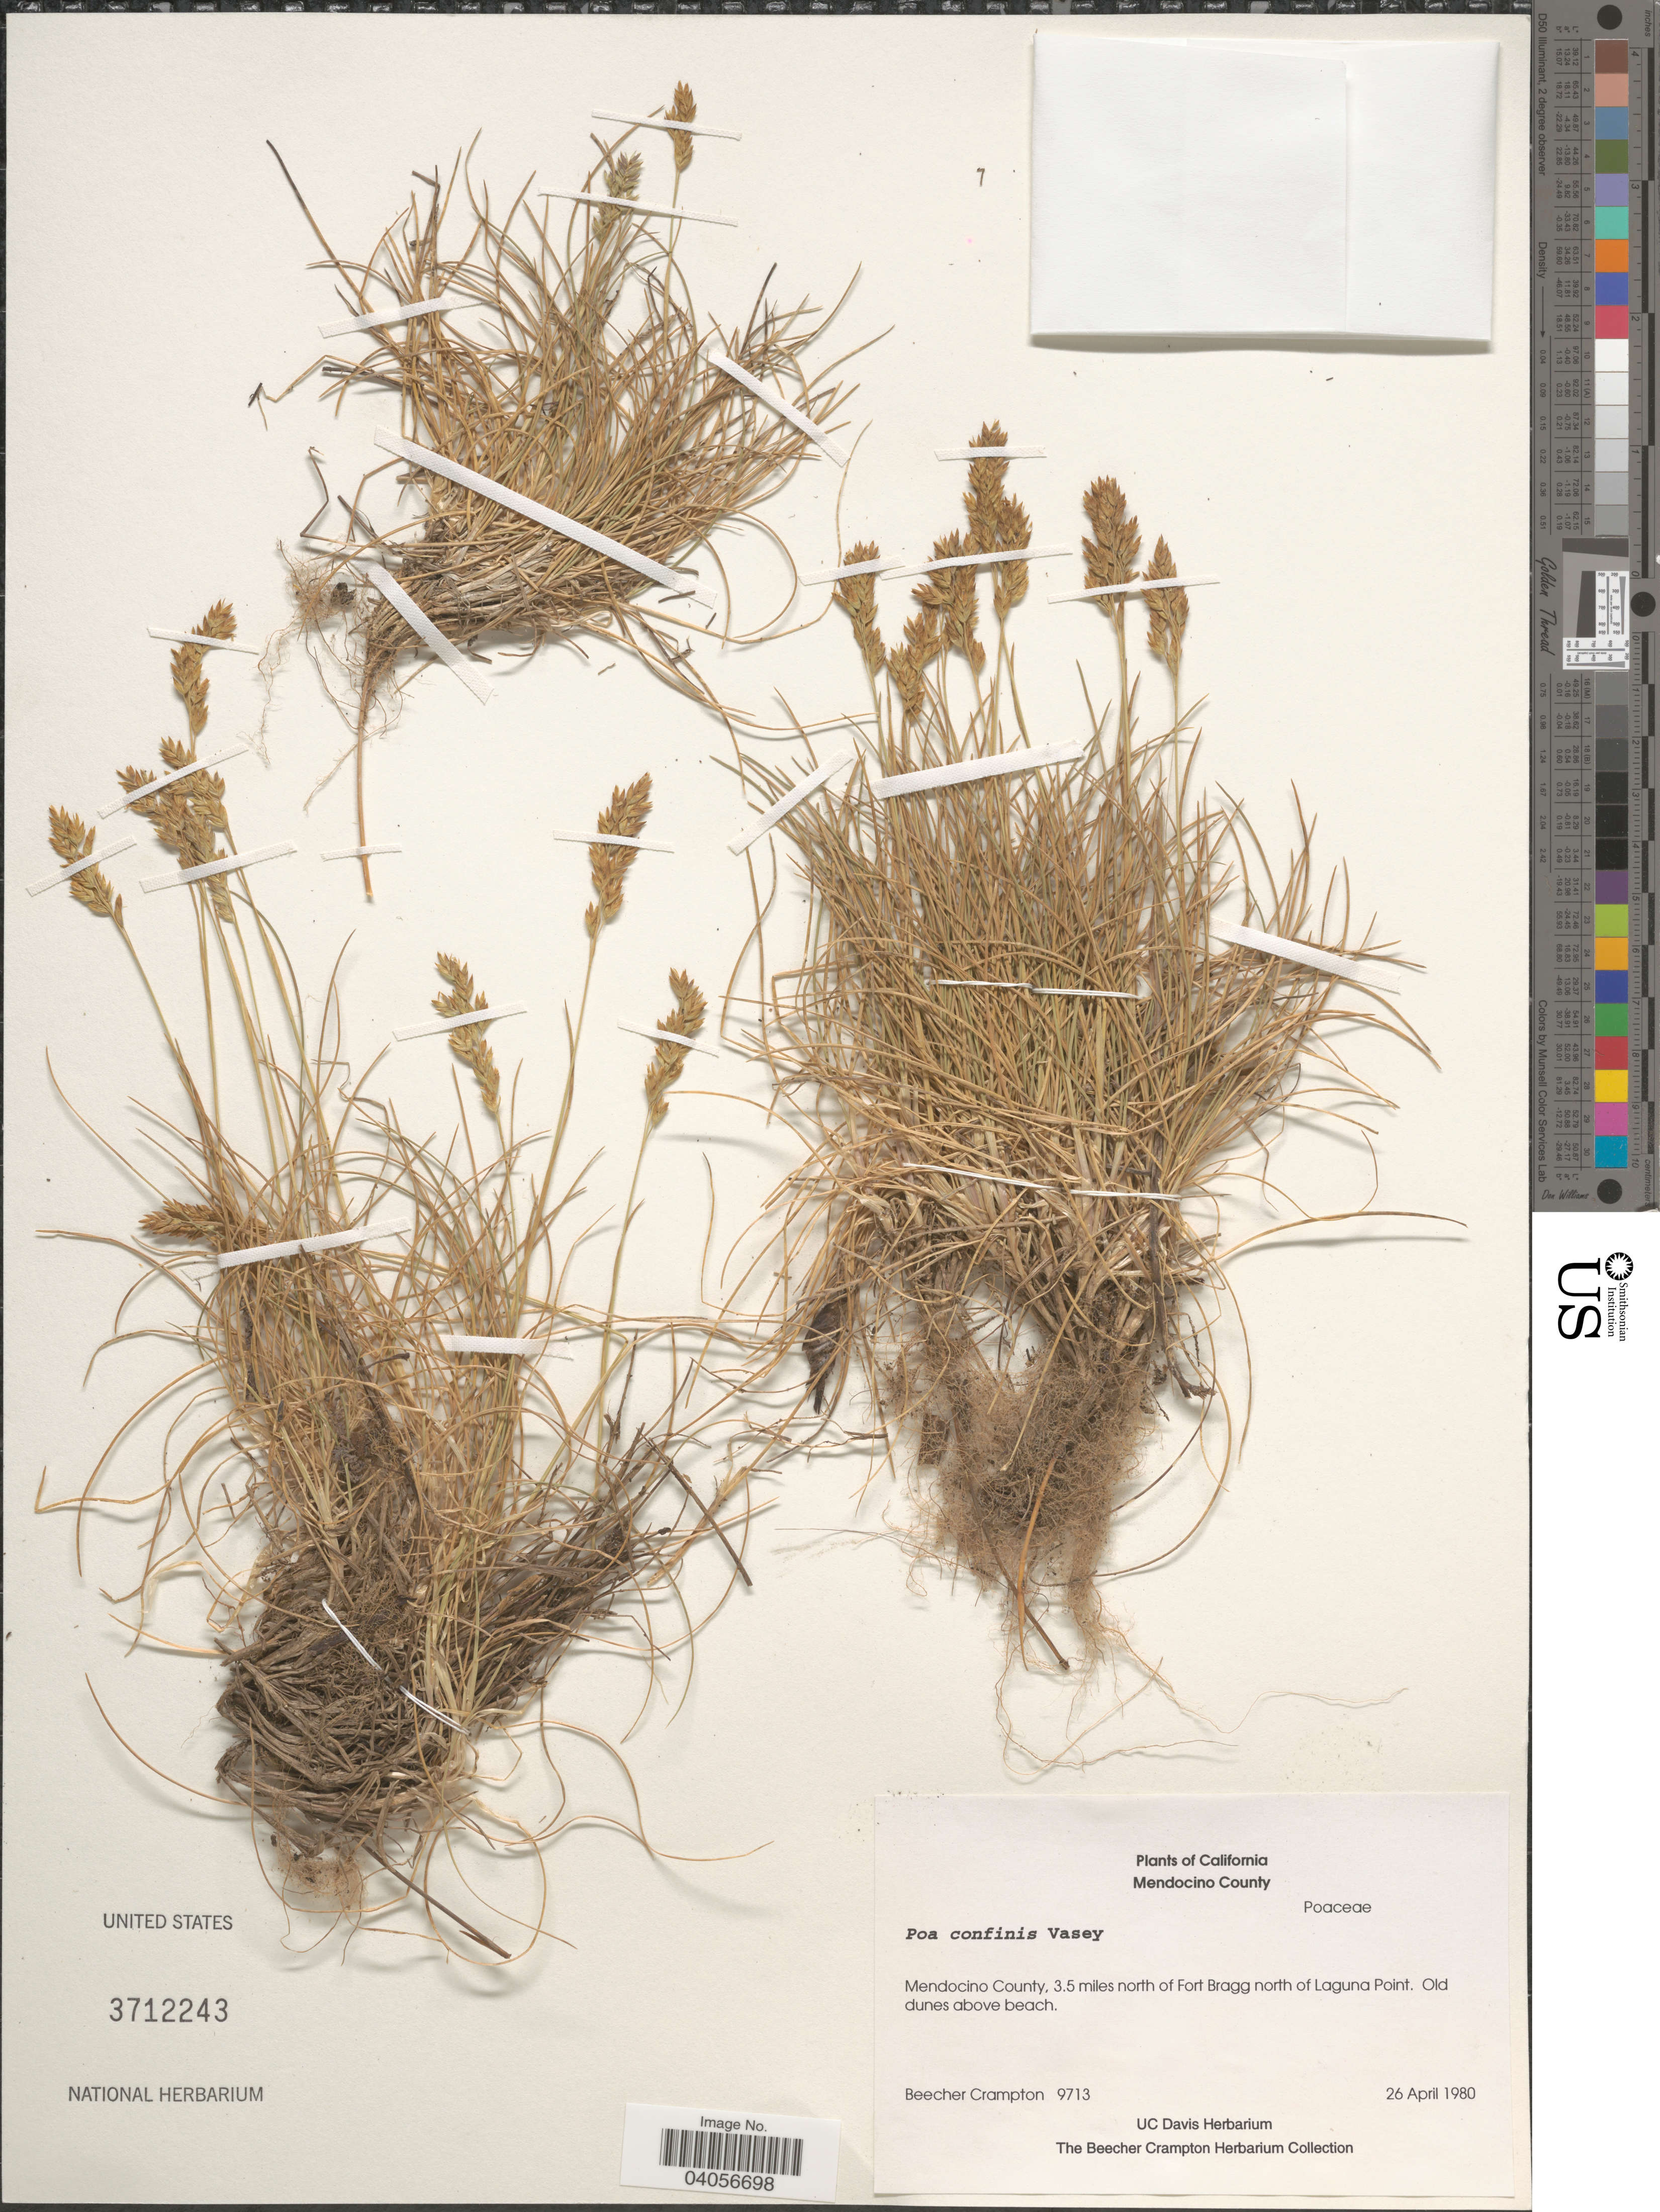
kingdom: Plantae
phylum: Tracheophyta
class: Liliopsida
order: Poales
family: Poaceae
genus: Poa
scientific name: Poa confinis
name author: Vasey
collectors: B. Crampton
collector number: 9713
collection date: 1980-04-26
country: United States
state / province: California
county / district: Mendocino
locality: Mendocino County. Mendocino County, 3.5 miles north of Fort Bragg north of Laguna Point. Old dunes above beach.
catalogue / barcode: US 3712243